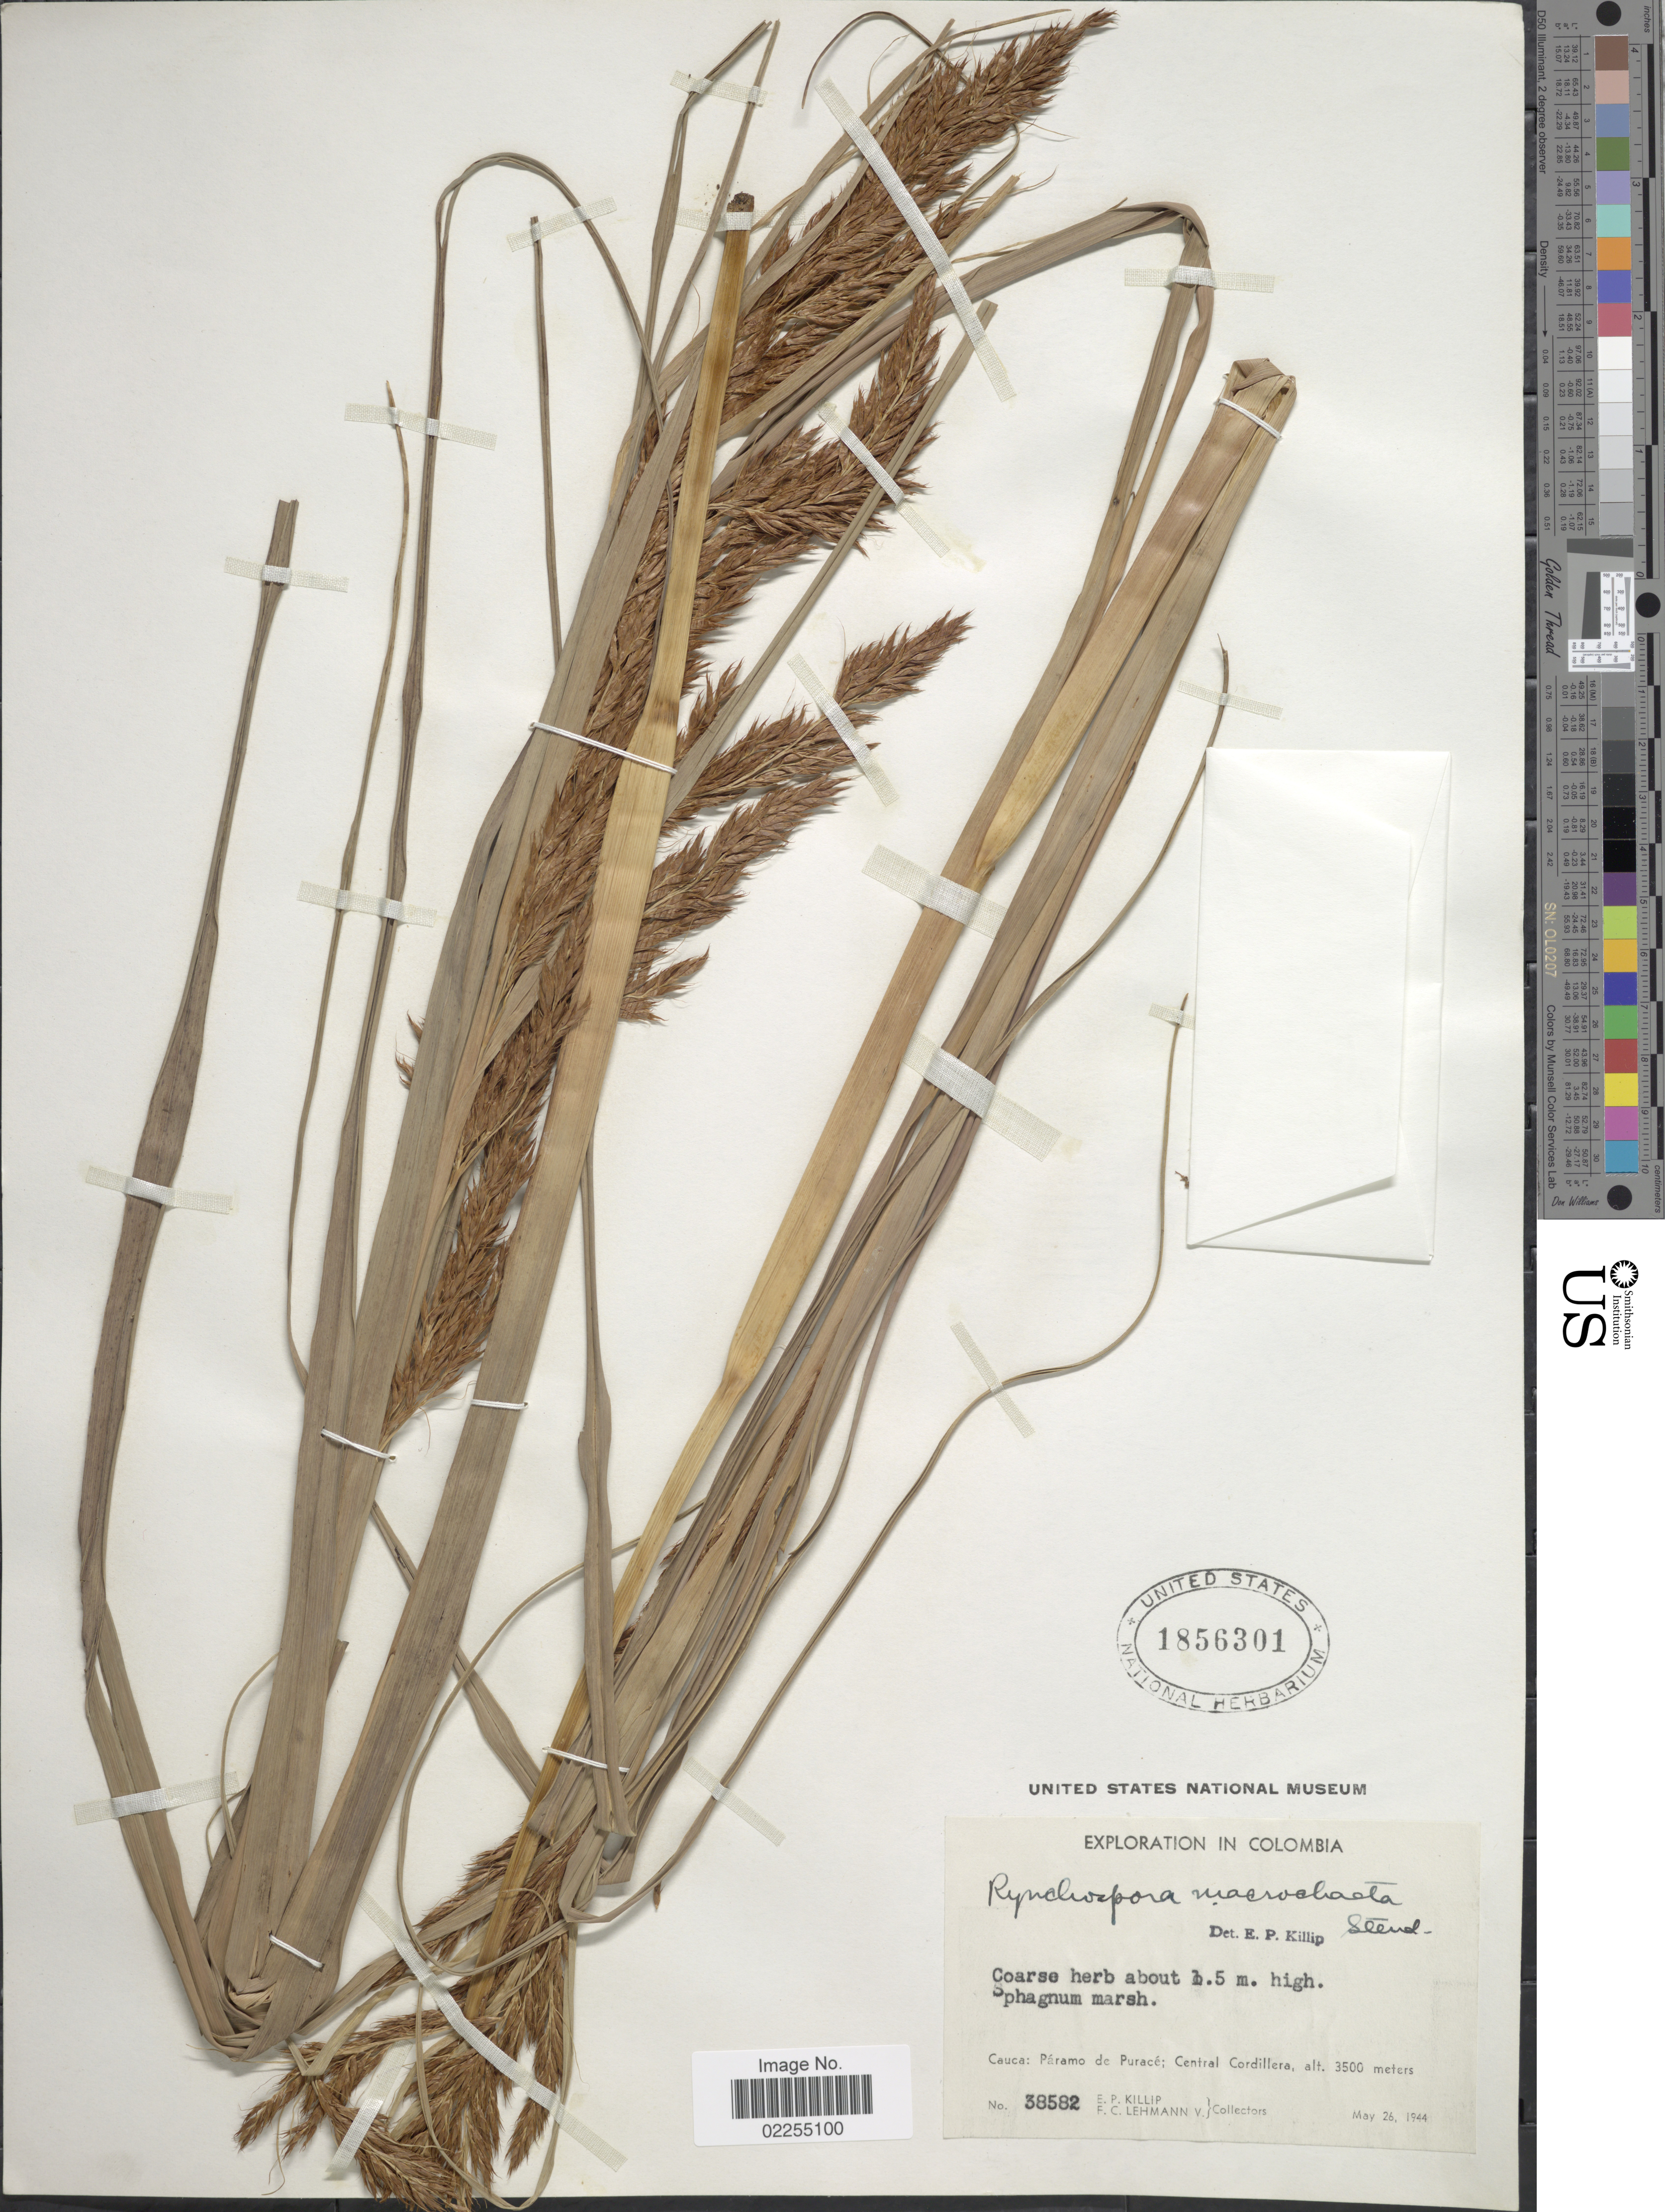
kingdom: Plantae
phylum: Tracheophyta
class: Liliopsida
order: Poales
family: Cyperaceae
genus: Rhynchospora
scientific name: Rhynchospora macrochaeta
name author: Steud. ex Boeckeler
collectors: E. P. Killip & F. Lehmann v.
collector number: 38582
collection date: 1944-05-26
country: Colombia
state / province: Cauca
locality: Paramo de Purace: Central Cordillera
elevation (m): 3500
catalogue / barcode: US 1856301